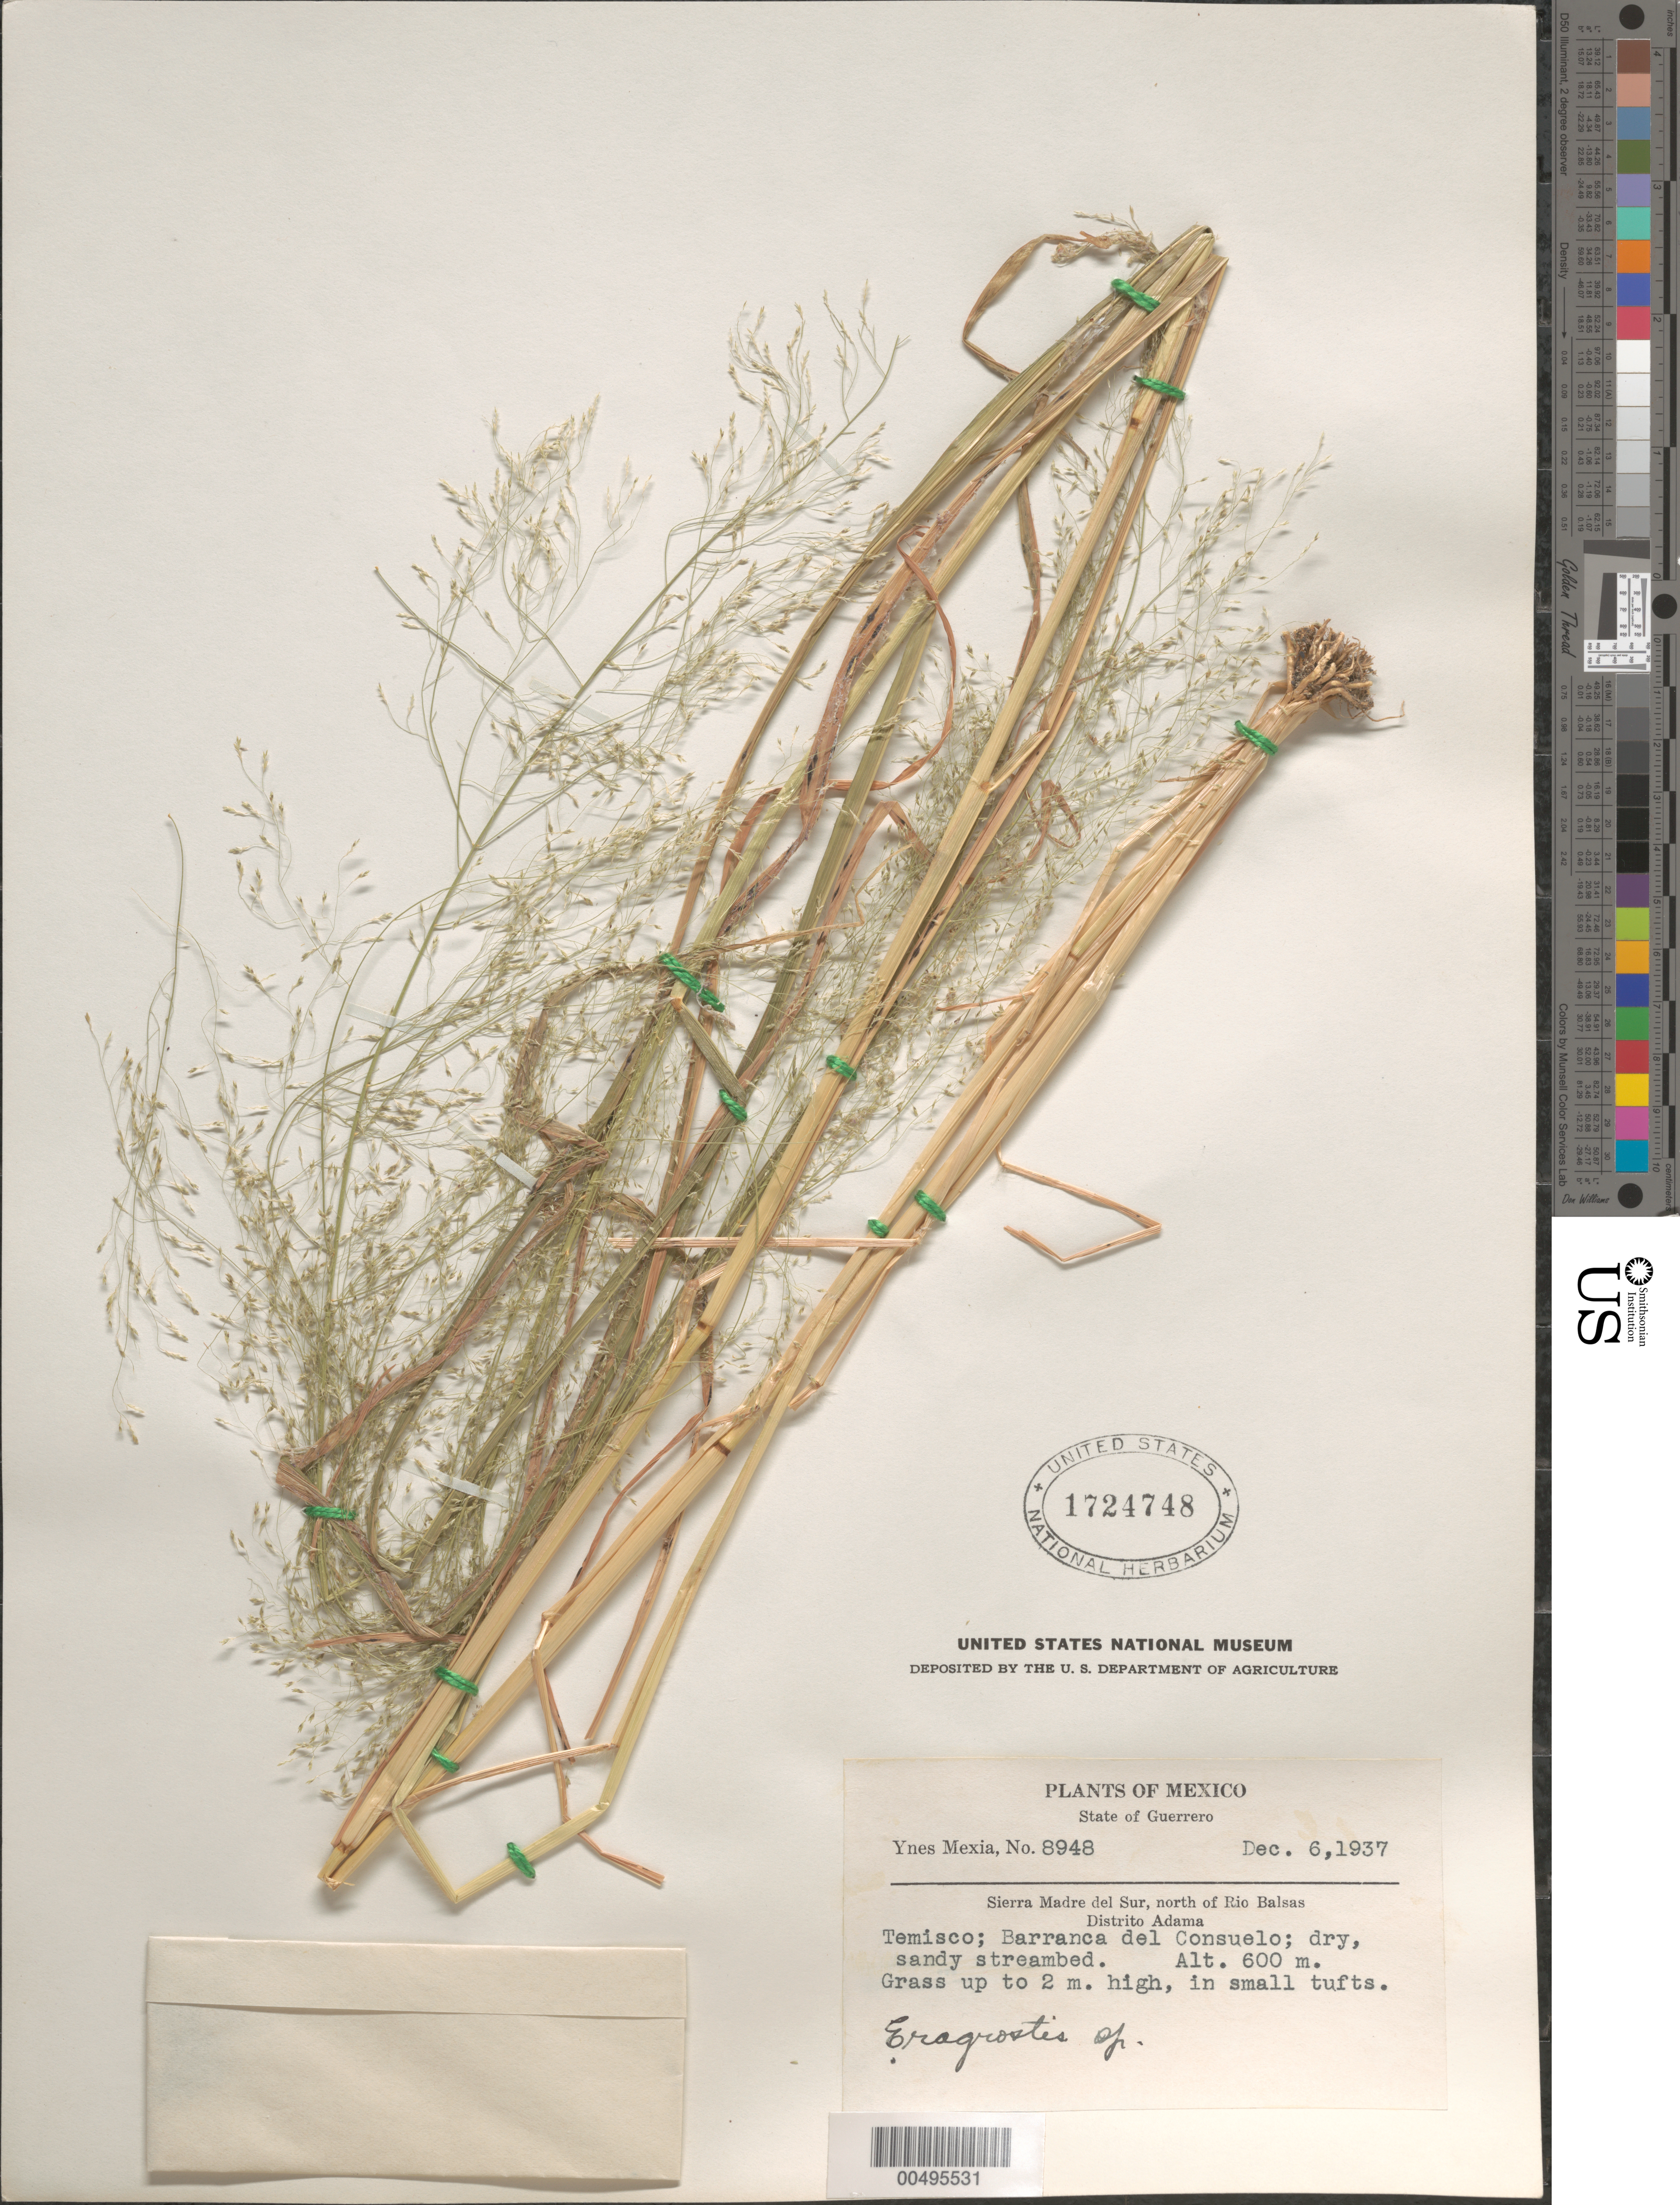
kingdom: Plantae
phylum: Tracheophyta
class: Liliopsida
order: Poales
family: Poaceae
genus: Eragrostis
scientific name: Eragrostis glandulosa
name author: L.H. Harv.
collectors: Y. Mexia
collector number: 8948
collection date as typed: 6 Dec 1937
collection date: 1937-12-06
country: Mexico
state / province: Guerrero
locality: Sierra Madre del Sur, N of Rio Balsas, Adama Dist., Temisco, Barranca del Consuelo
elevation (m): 600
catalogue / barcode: US 1724748